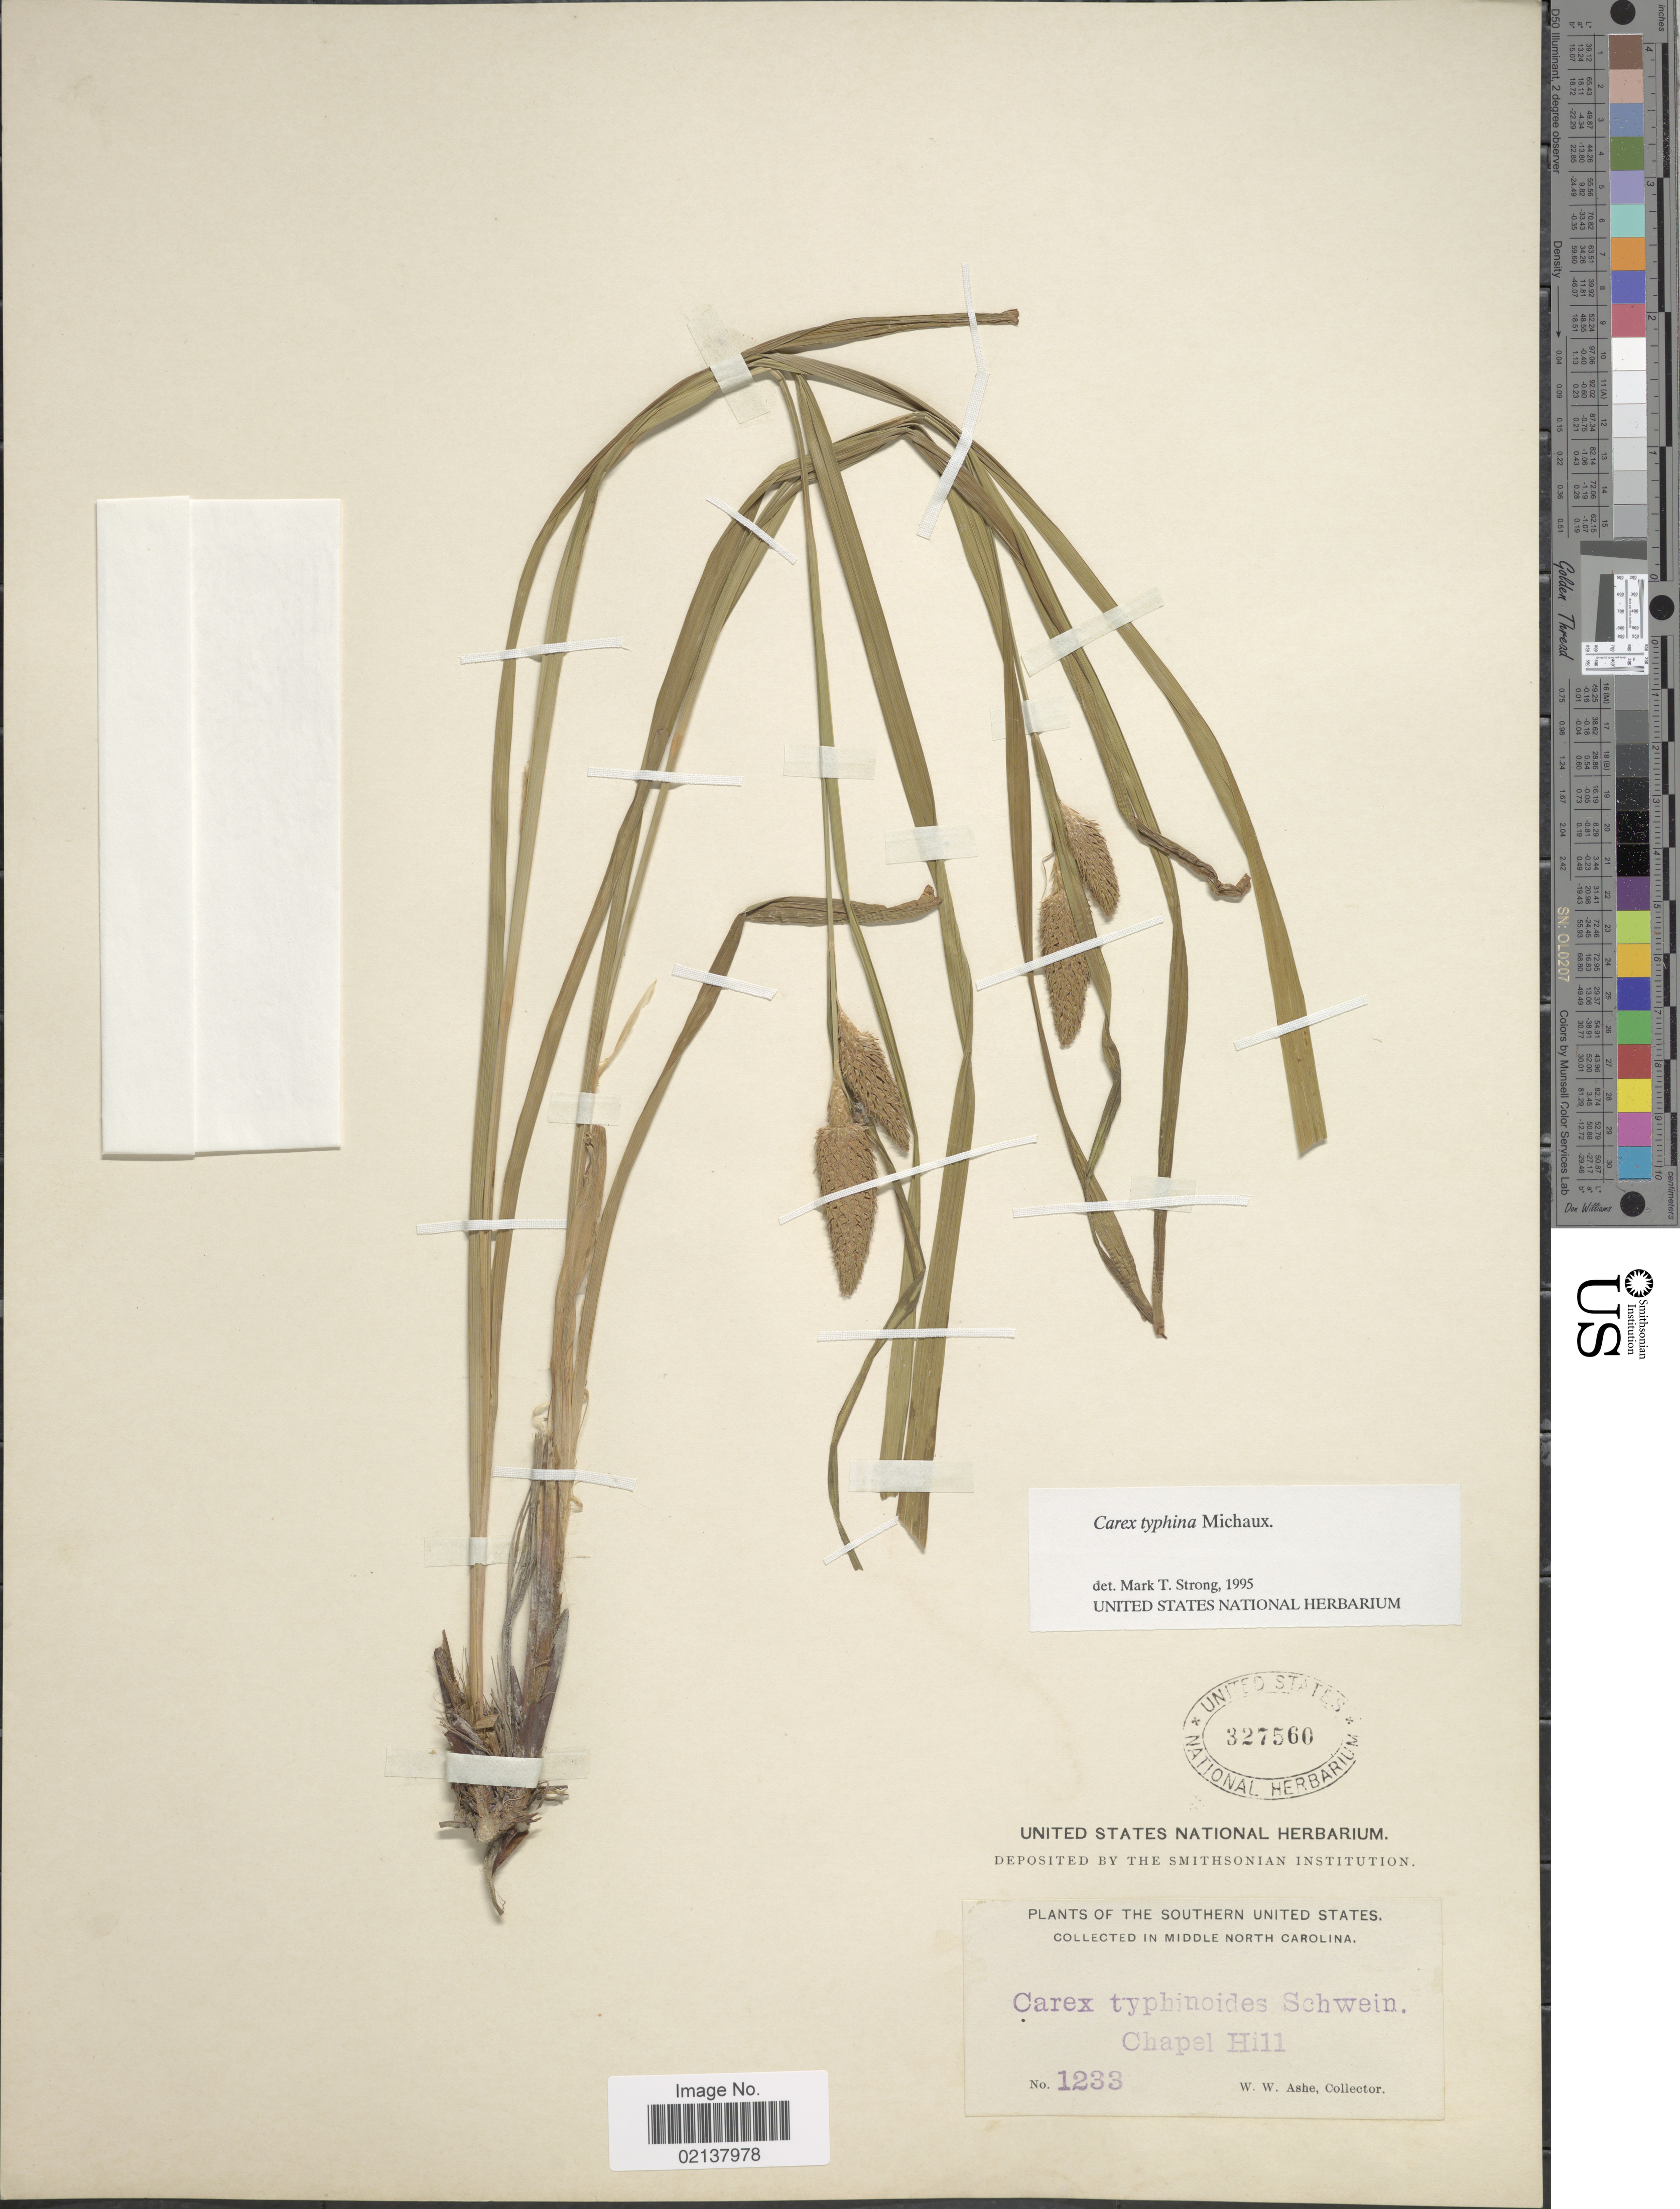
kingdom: Plantae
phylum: Tracheophyta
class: Liliopsida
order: Poales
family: Cyperaceae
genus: Carex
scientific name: Carex typhina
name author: Michx.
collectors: W. W. Ashe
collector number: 1233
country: United States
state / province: North Carolina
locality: North Carolina. Chapel Hill. Middle North Carolina.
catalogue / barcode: US 327560